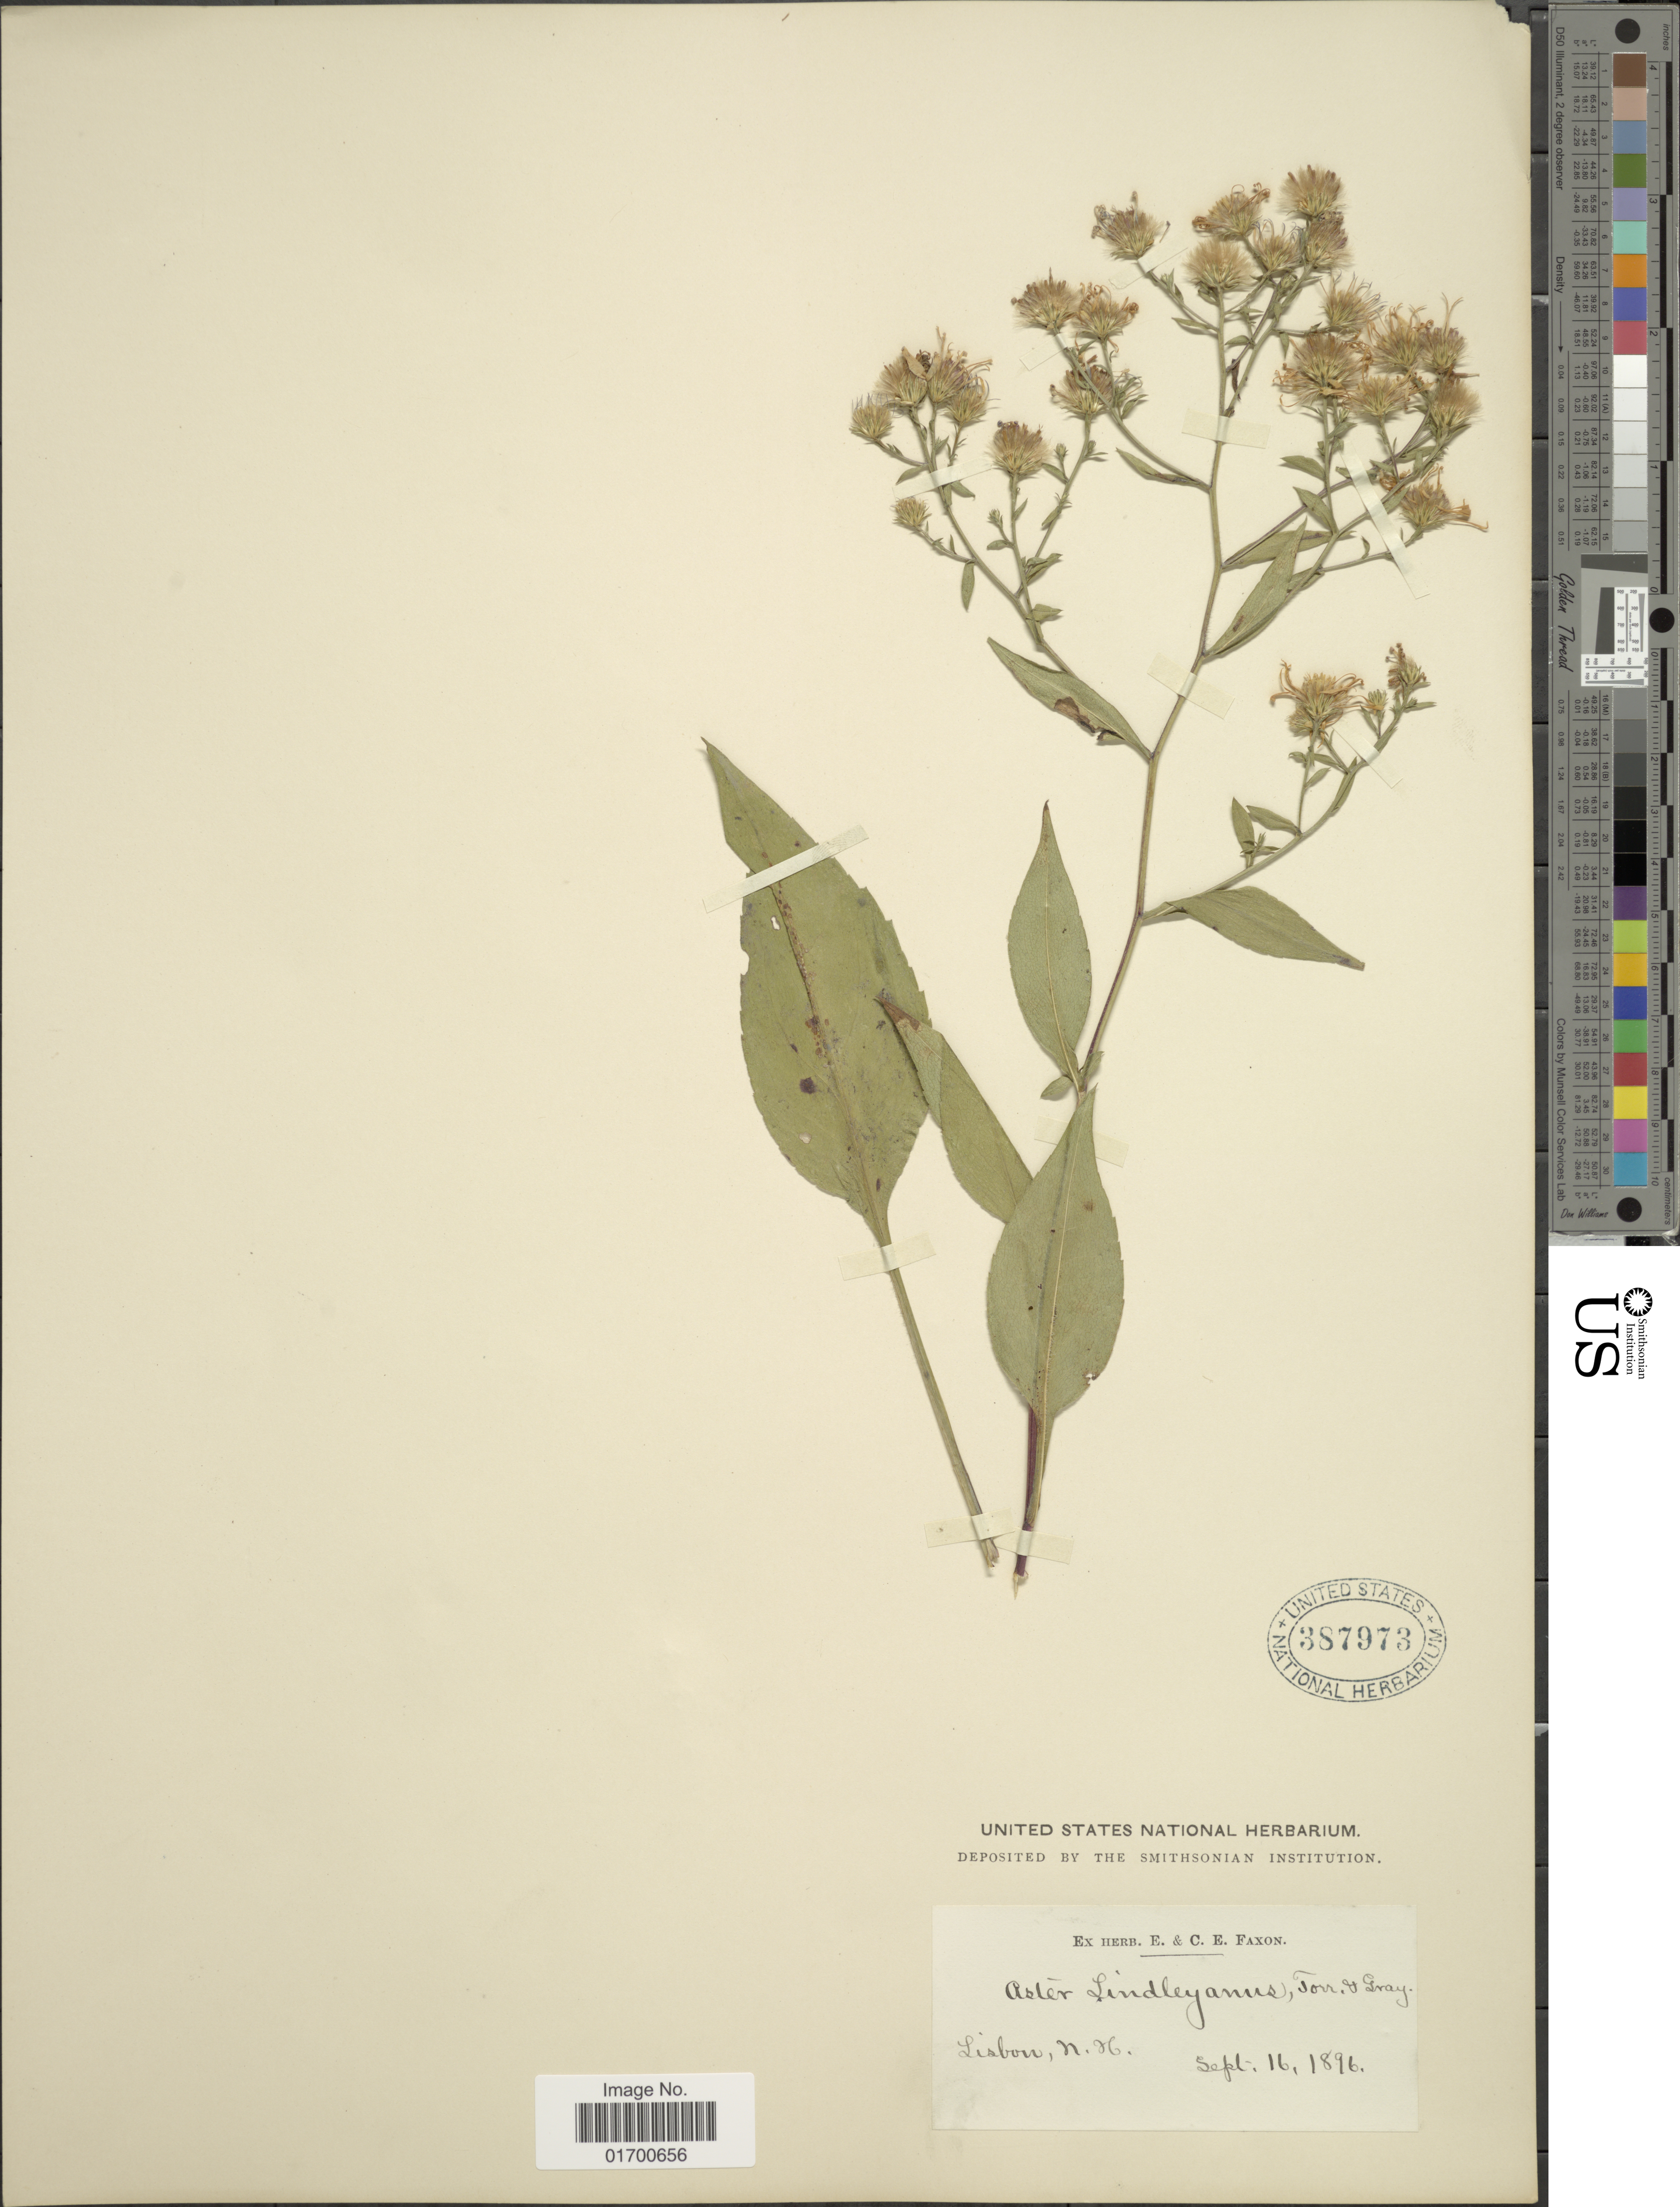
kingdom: Plantae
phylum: Tracheophyta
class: Magnoliopsida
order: Asterales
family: Asteraceae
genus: Symphyotrichum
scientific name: Symphyotrichum ciliolatum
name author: (Lindl.) Á. Löve & D. Löve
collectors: ex herb. E. & C.E. Faxon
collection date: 1896-09-16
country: United States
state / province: New Mexico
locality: Lisbon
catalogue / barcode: US 387973